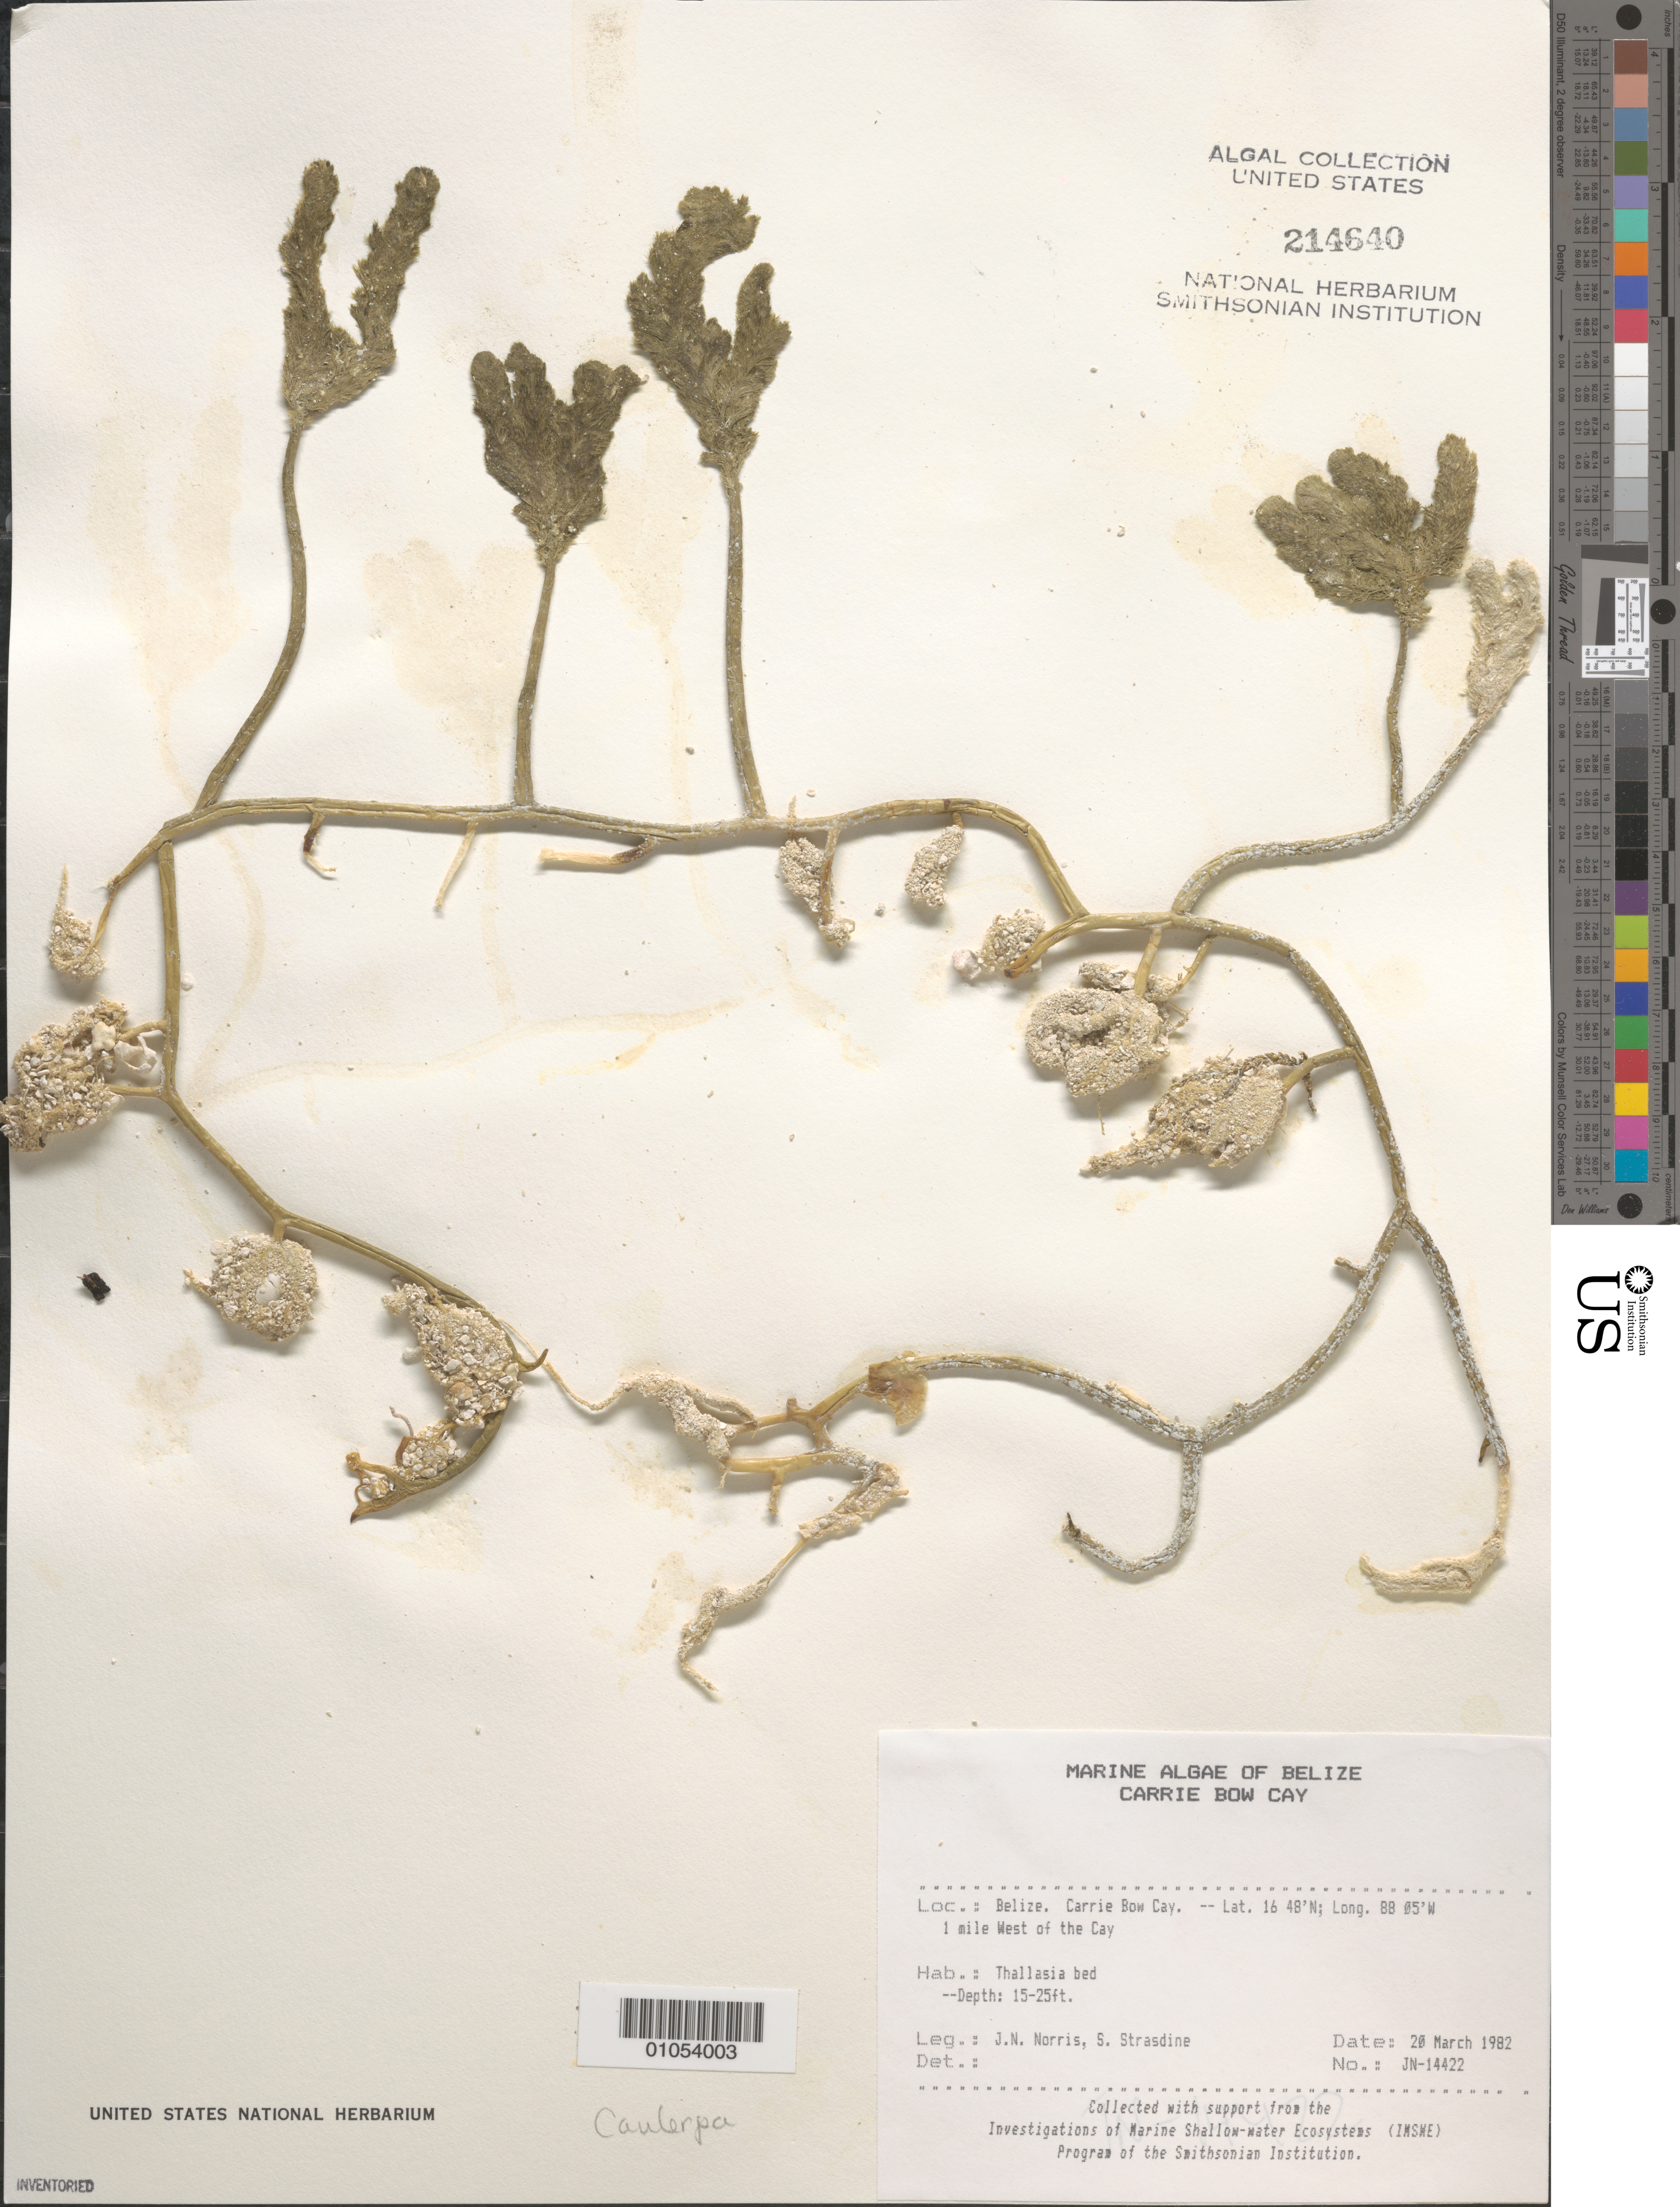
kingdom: Plantae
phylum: Chlorophyta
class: Ulvophyceae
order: Bryopsidales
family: Caulerpaceae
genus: Caulerpa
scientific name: Caulerpa sp.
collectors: J. N. Norris & S. Strasdine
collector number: JN-14422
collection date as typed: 20 Mar 1982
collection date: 1982-03-20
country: Belize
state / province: Stann Creek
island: Carrie Bow Cay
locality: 1 mile west of the cay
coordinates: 16 48'N, 88 05'W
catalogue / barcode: US 214640